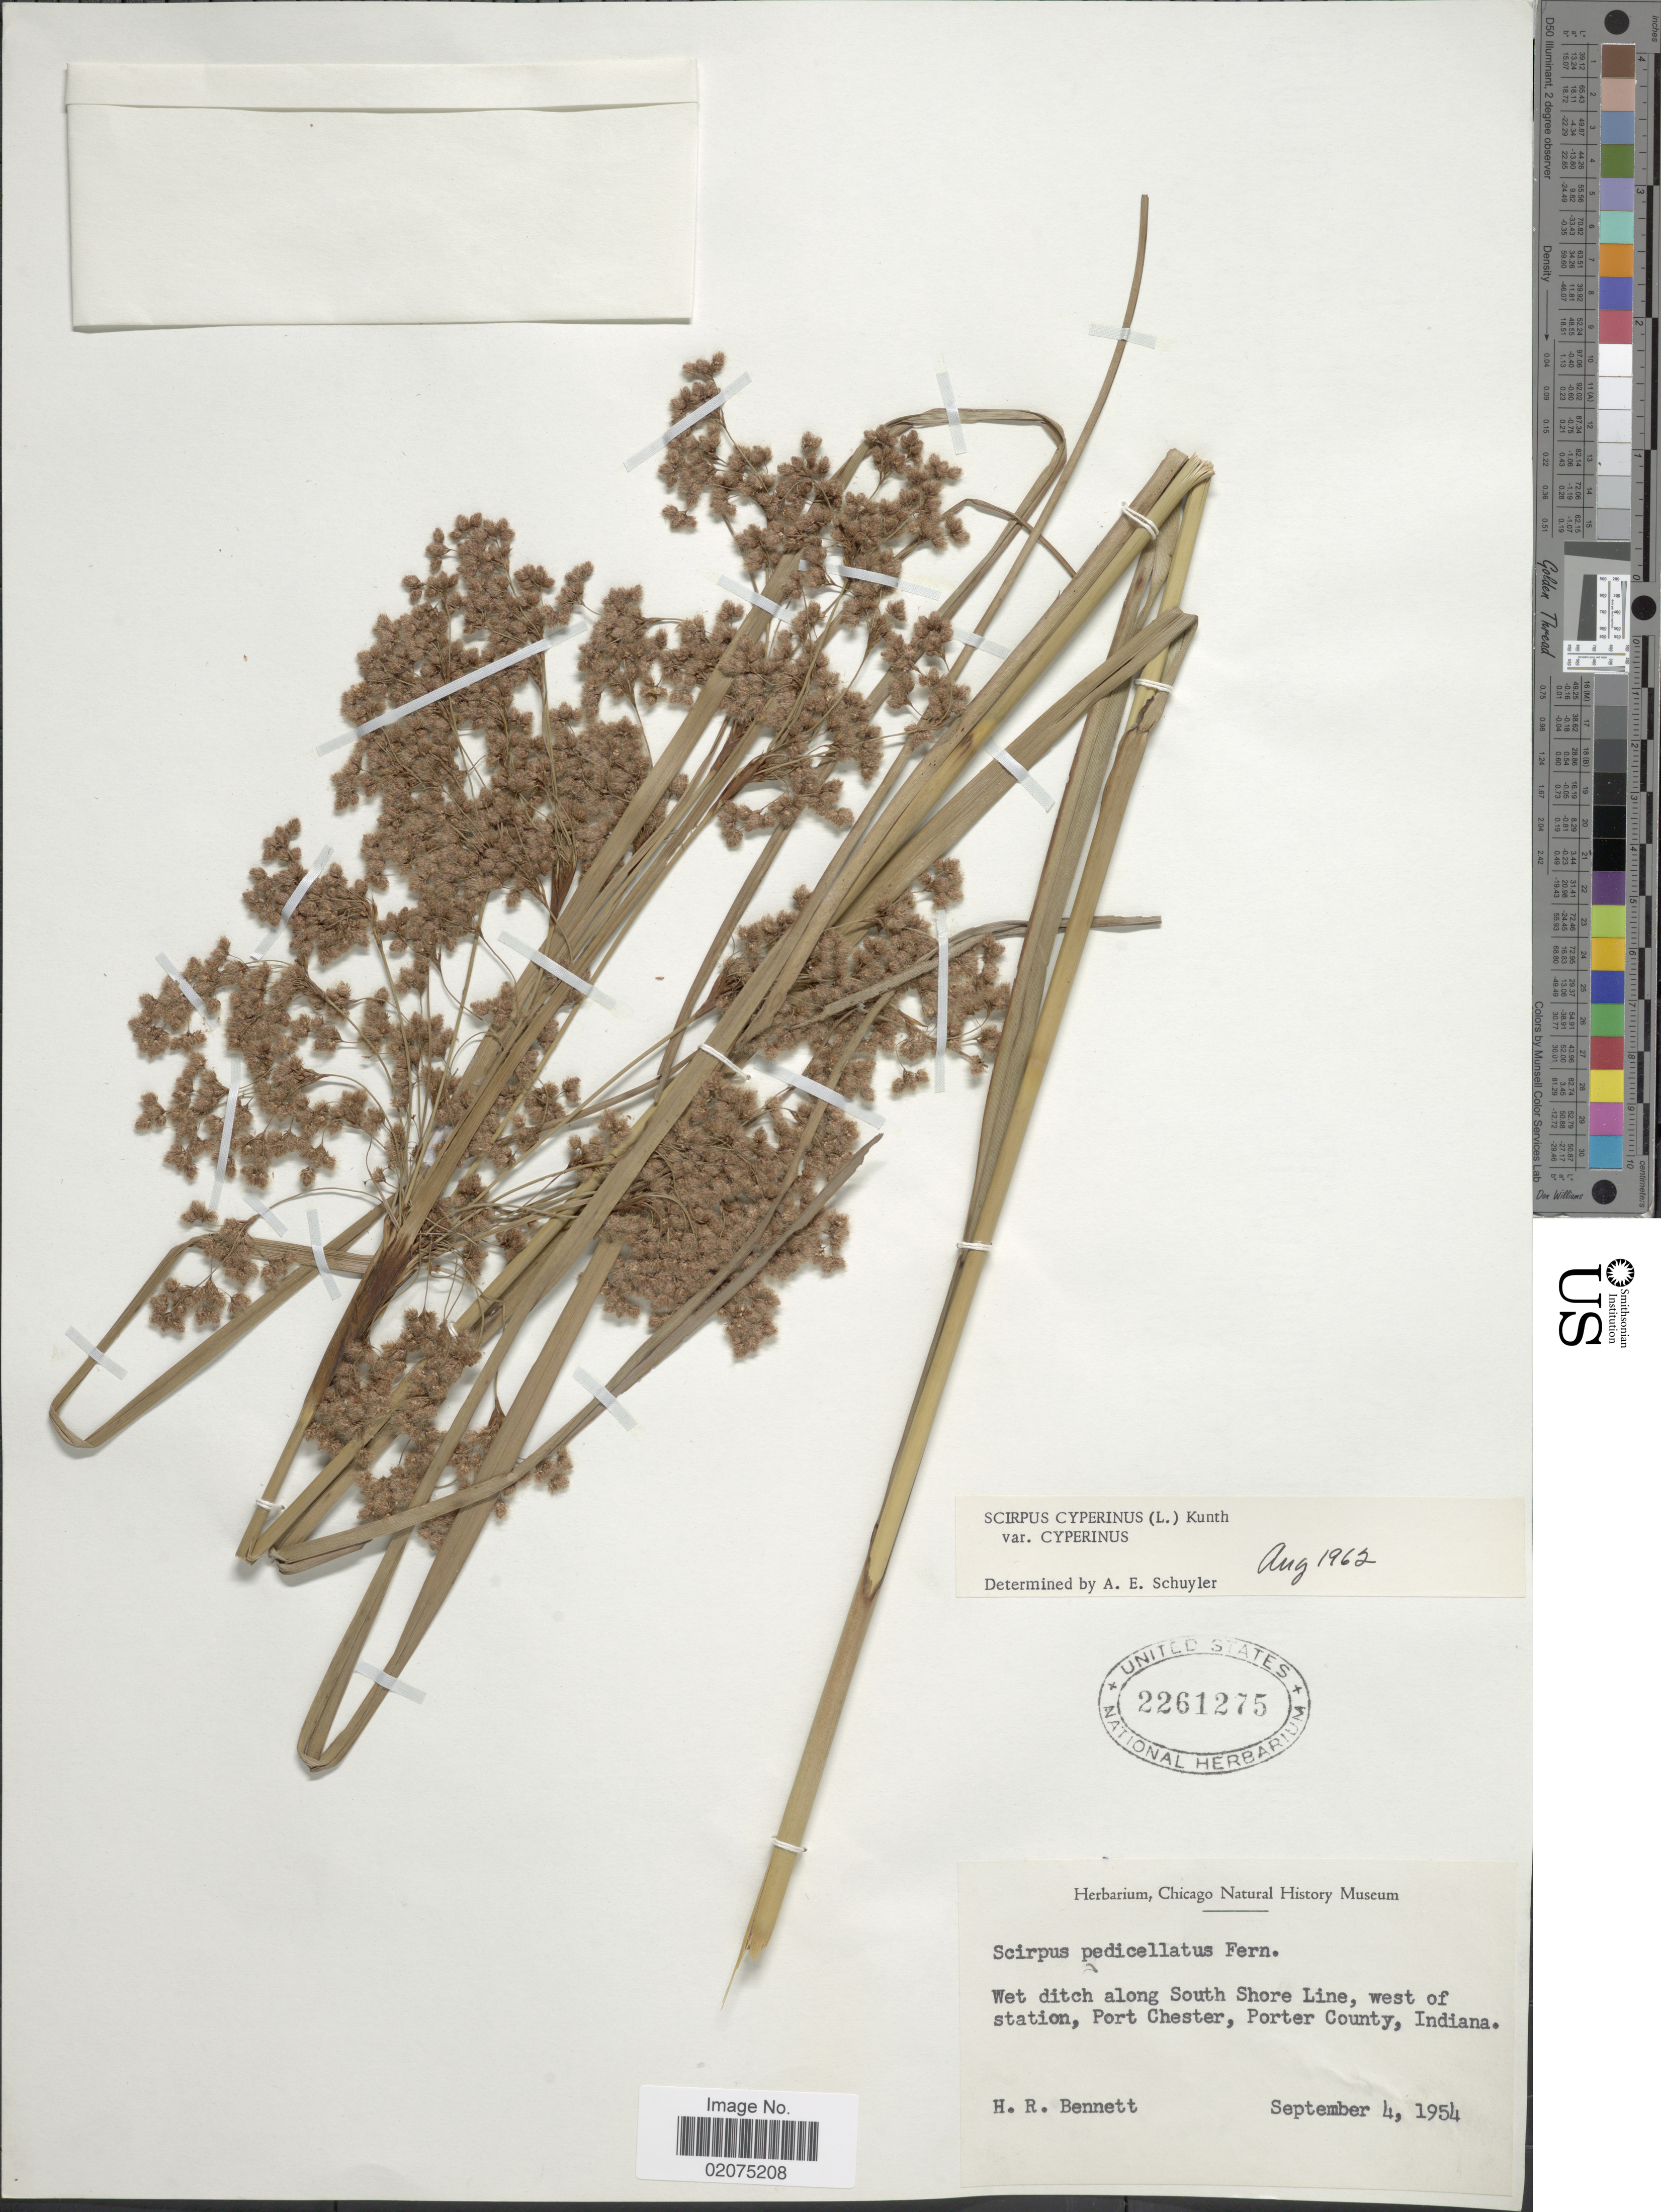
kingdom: Plantae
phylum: Tracheophyta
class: Liliopsida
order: Poales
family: Cyperaceae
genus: Scirpus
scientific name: Scirpus cyperinus (L.) Kunth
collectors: H. R. Bennett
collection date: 1954-09-04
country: United States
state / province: Indiana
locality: Along South Shore Line, west of Station, Port Chester, Porter County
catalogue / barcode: US 2261275